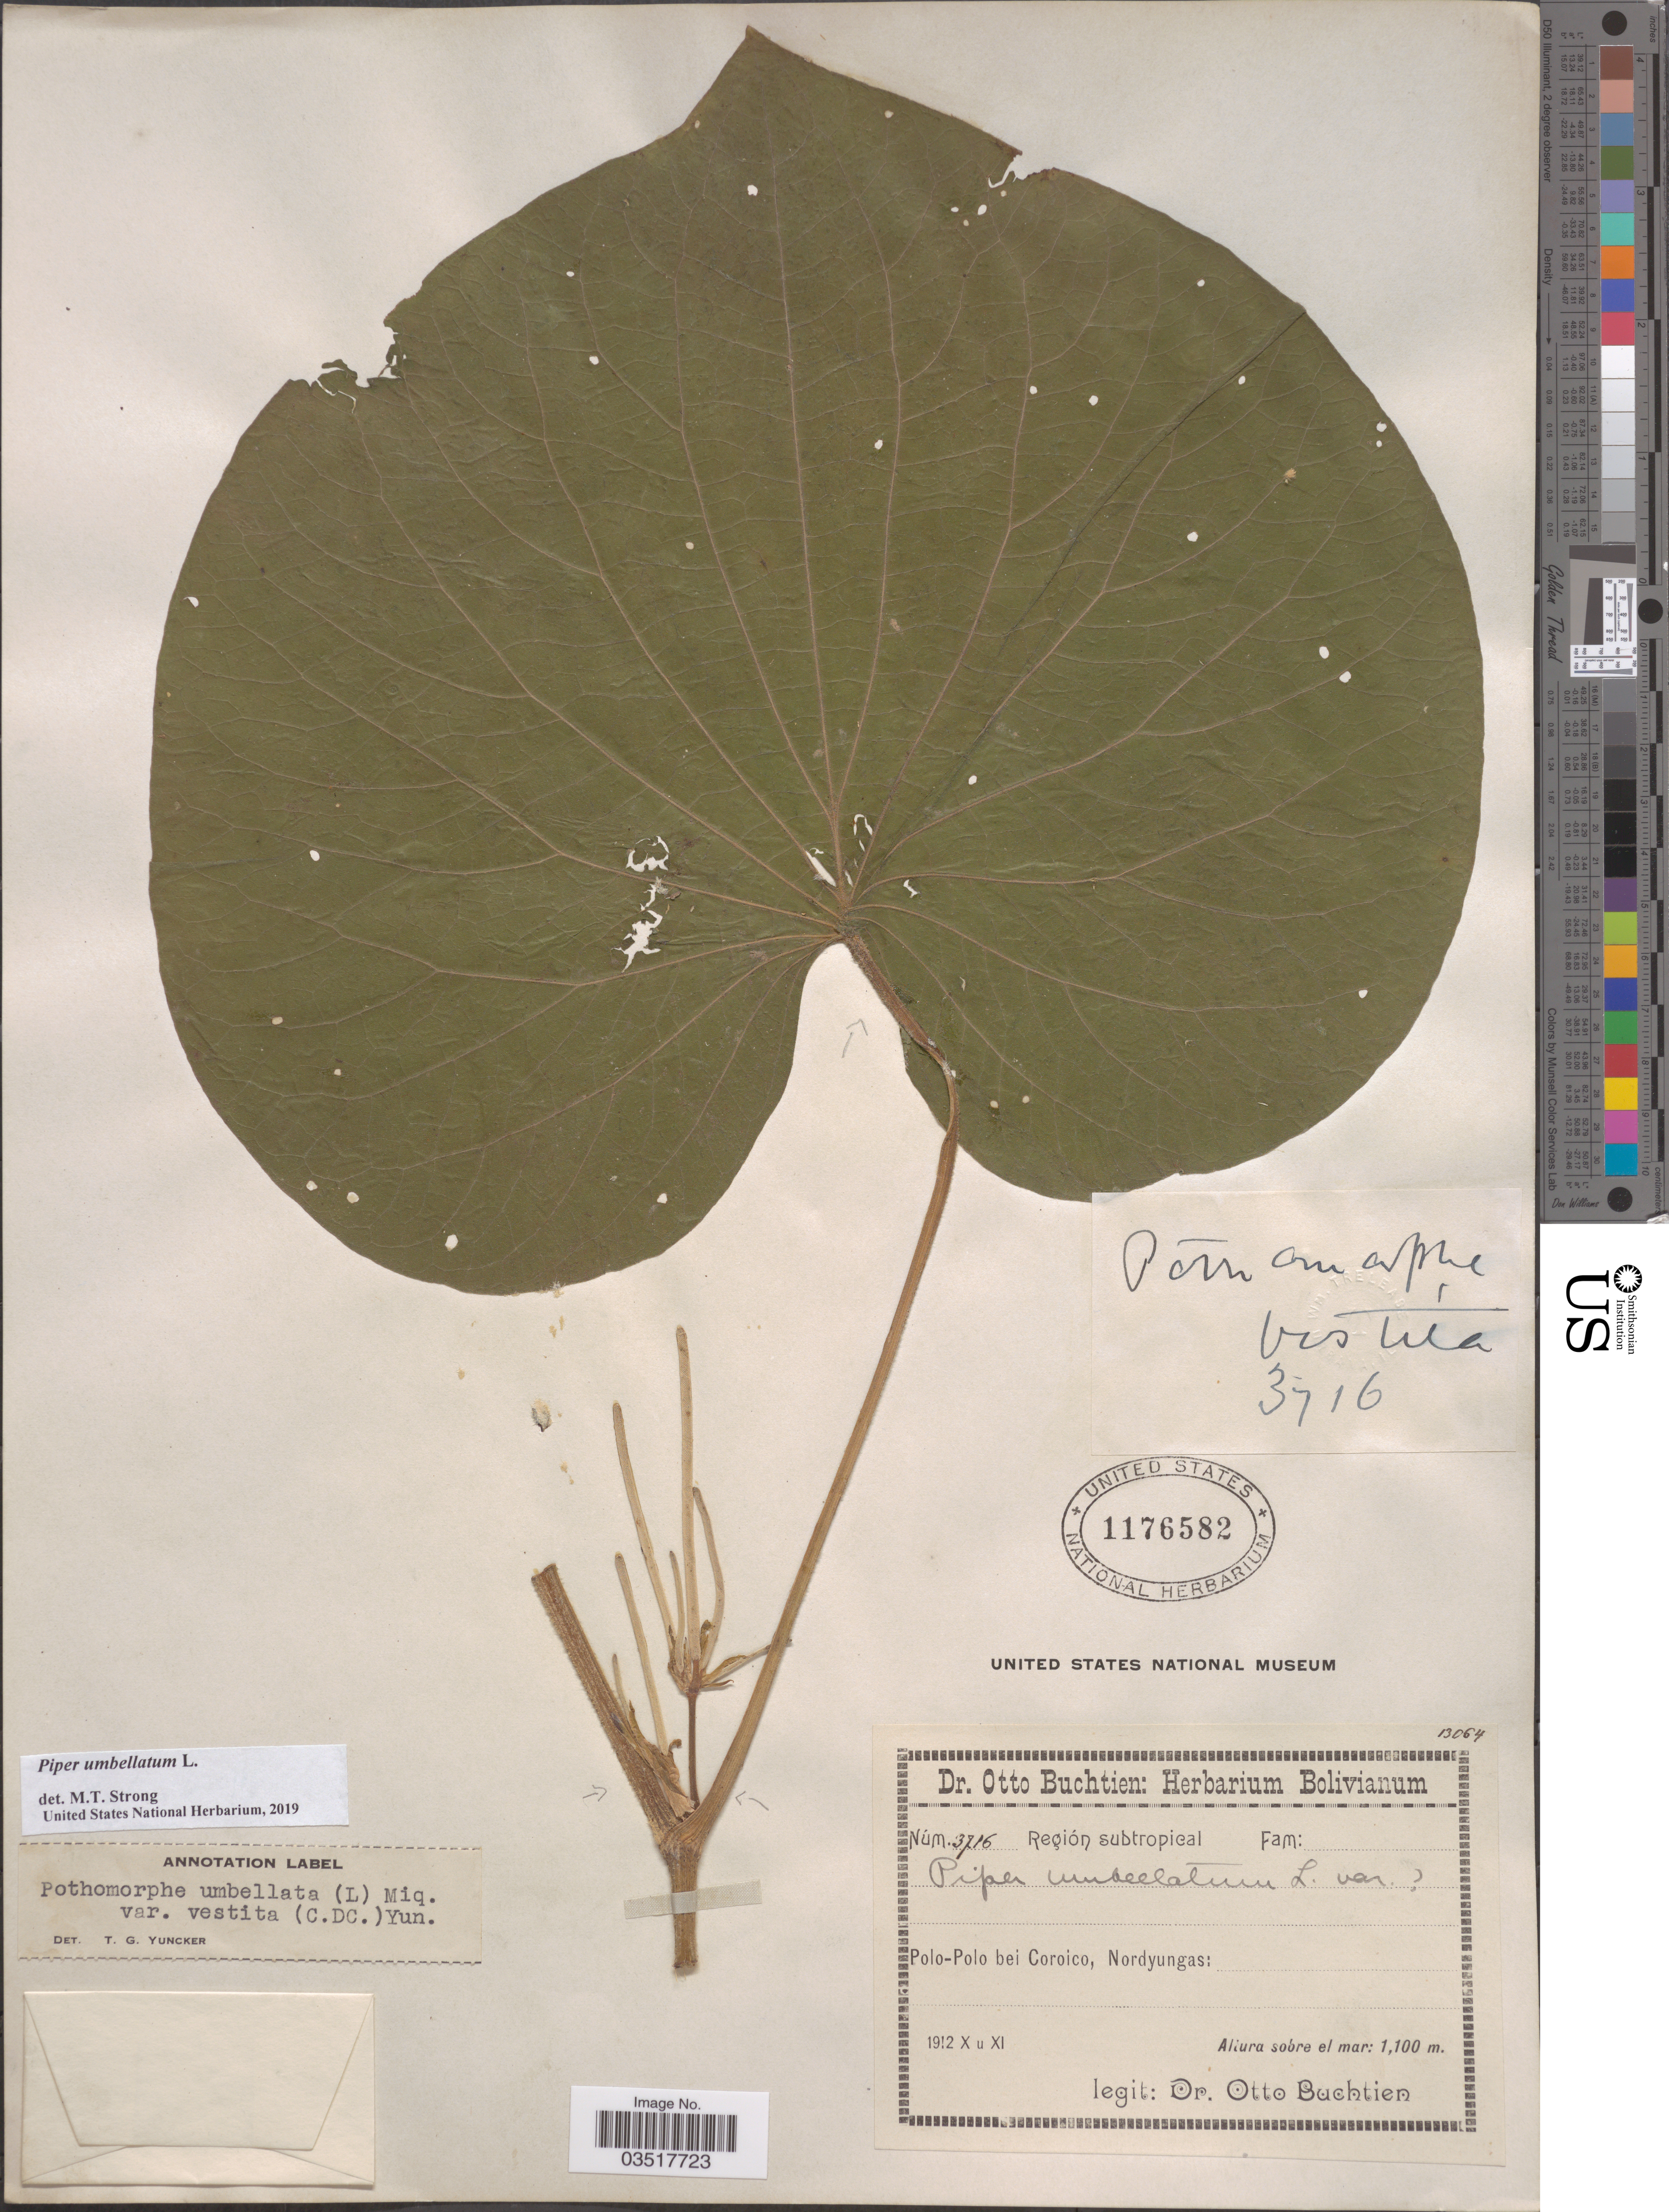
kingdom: Plantae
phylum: Tracheophyta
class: Magnoliopsida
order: Piperales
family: Piperaceae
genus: Piper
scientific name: Piper umbellatum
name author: L.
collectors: O. Buchtien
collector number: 3716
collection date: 1912-10/1912-11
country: Bolivia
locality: Región subtropical. Polo-Polo bei Coroico, Nordyungas.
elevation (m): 1100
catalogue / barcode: US 1176582